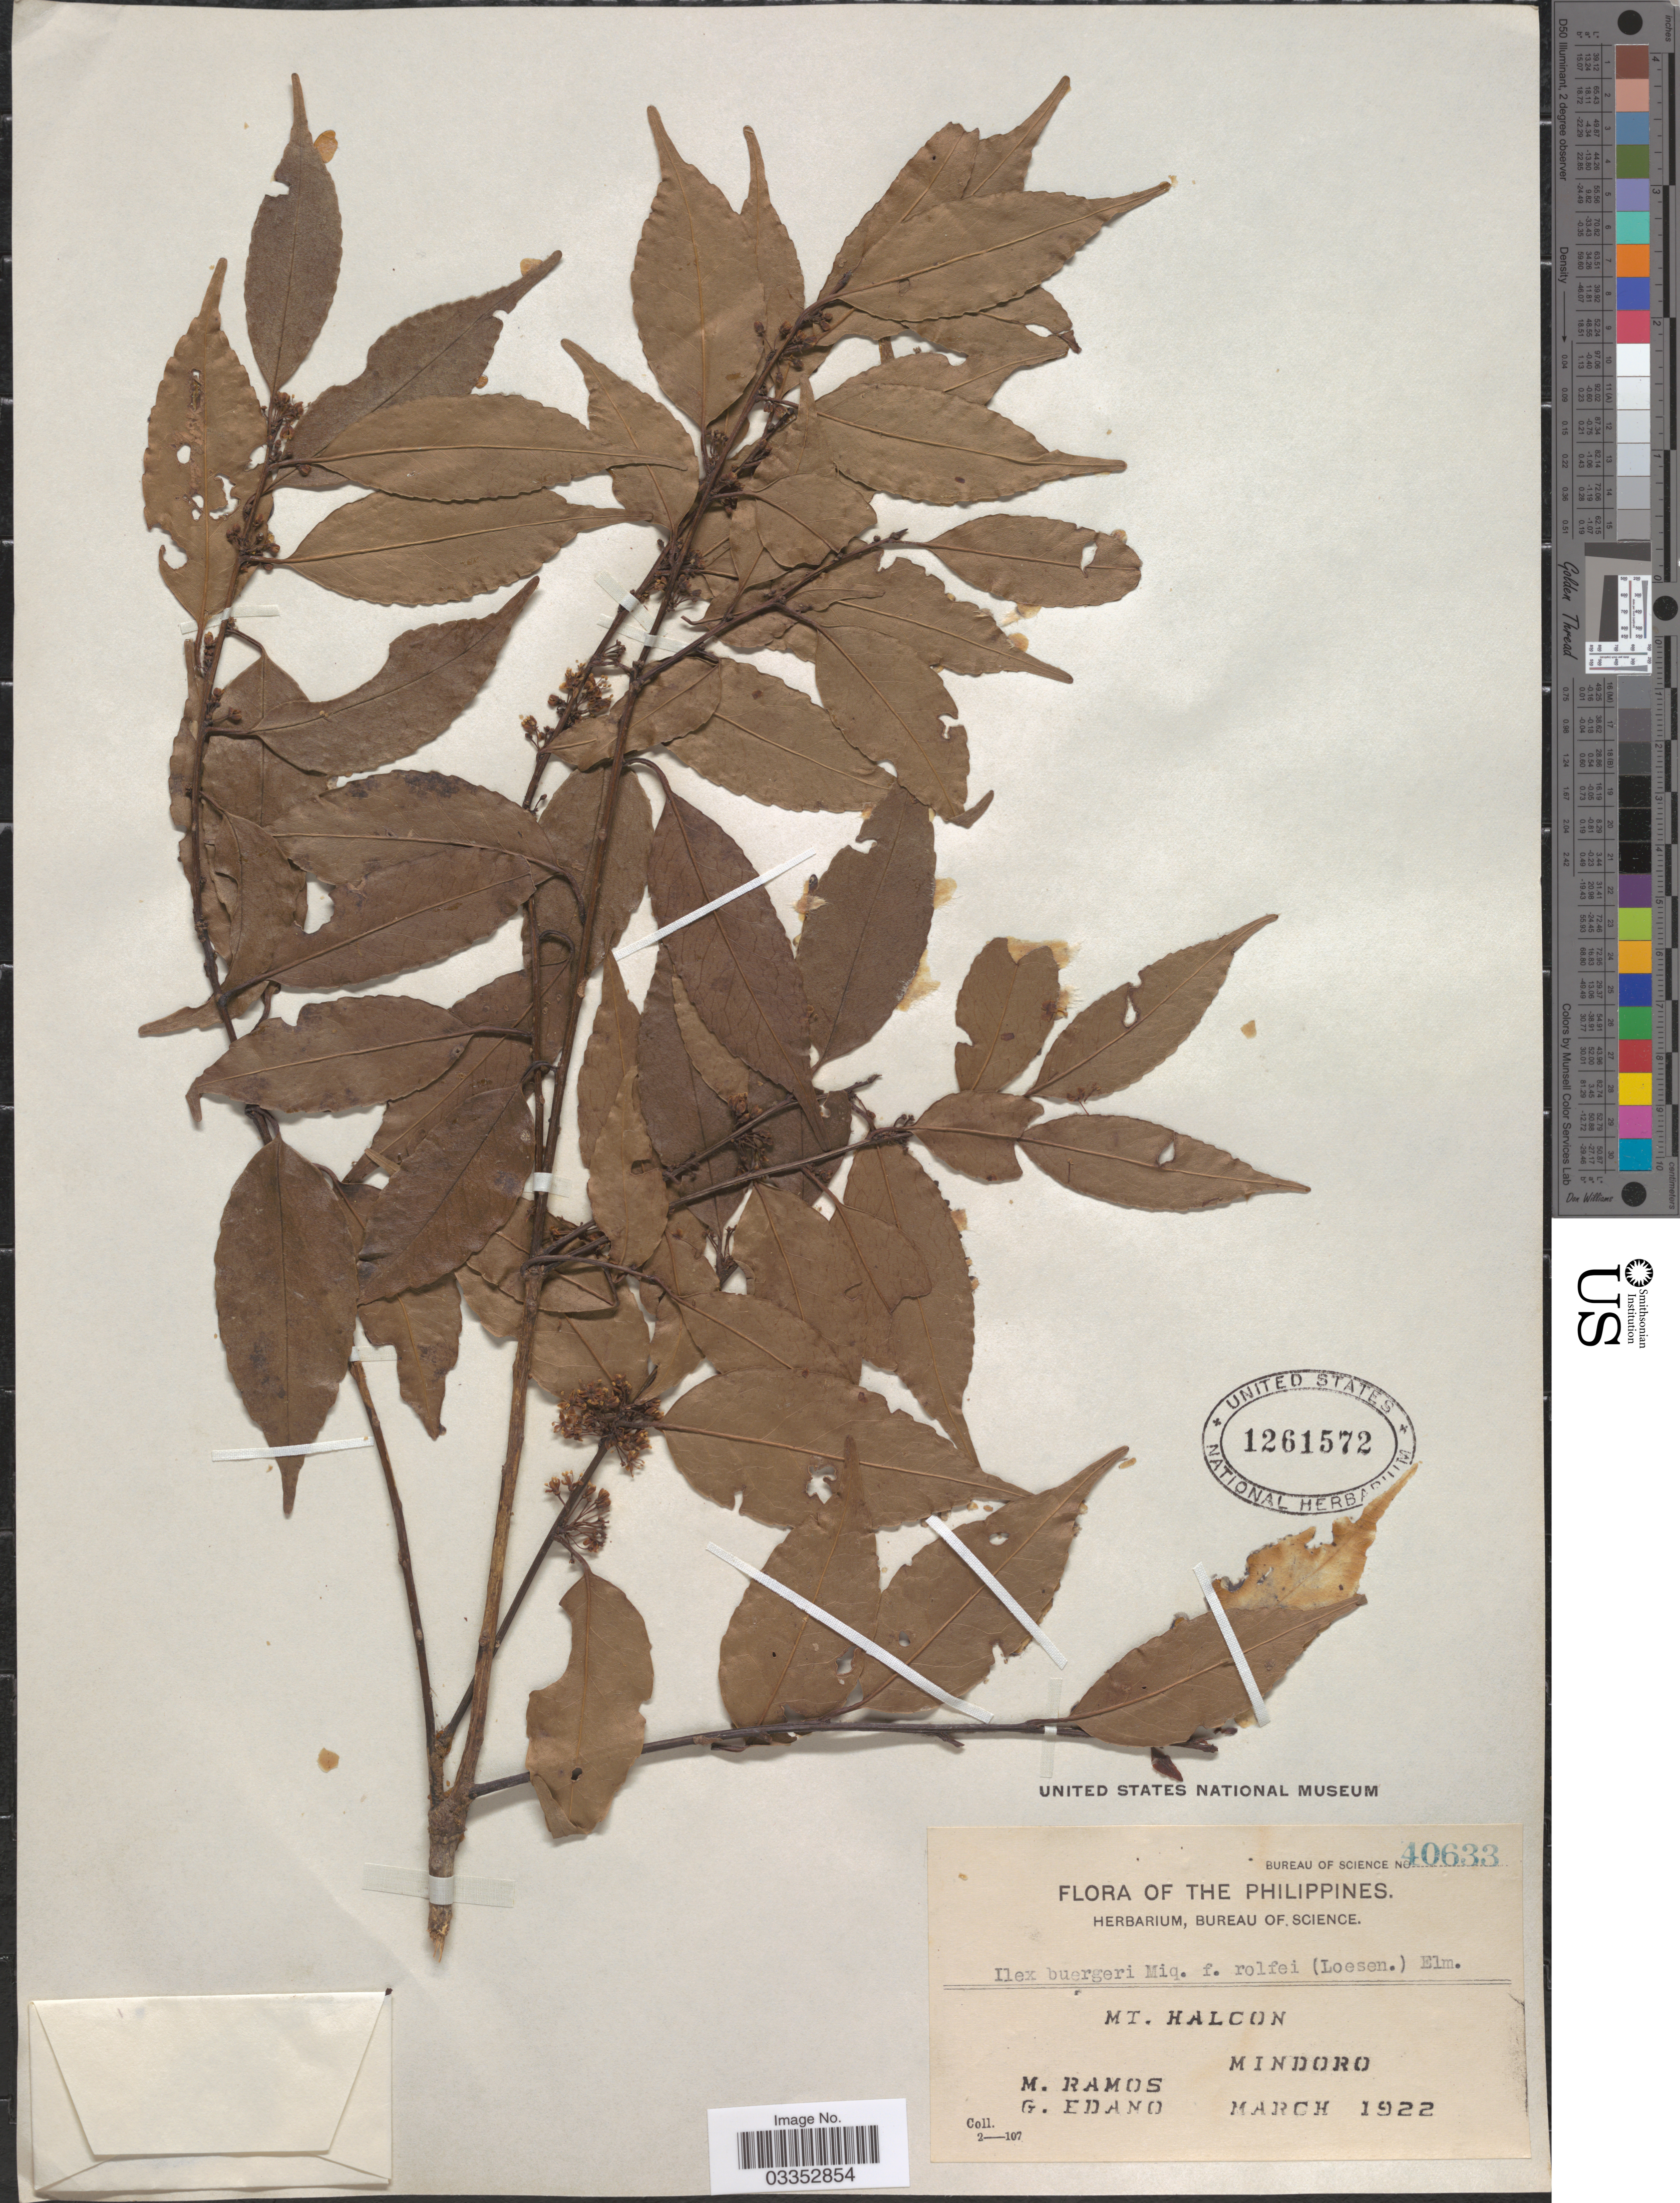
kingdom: Plantae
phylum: Tracheophyta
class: Magnoliopsida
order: Aquifoliales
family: Aquifoliaceae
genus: Ilex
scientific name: Ilex buergeri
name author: Miq.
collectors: M. Ramos & G. Edaño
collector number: Bureau of Science 40633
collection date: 1922-03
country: Philippines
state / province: Mimaropa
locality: Mt. Halcon, Mindoro.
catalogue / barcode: US 1261572